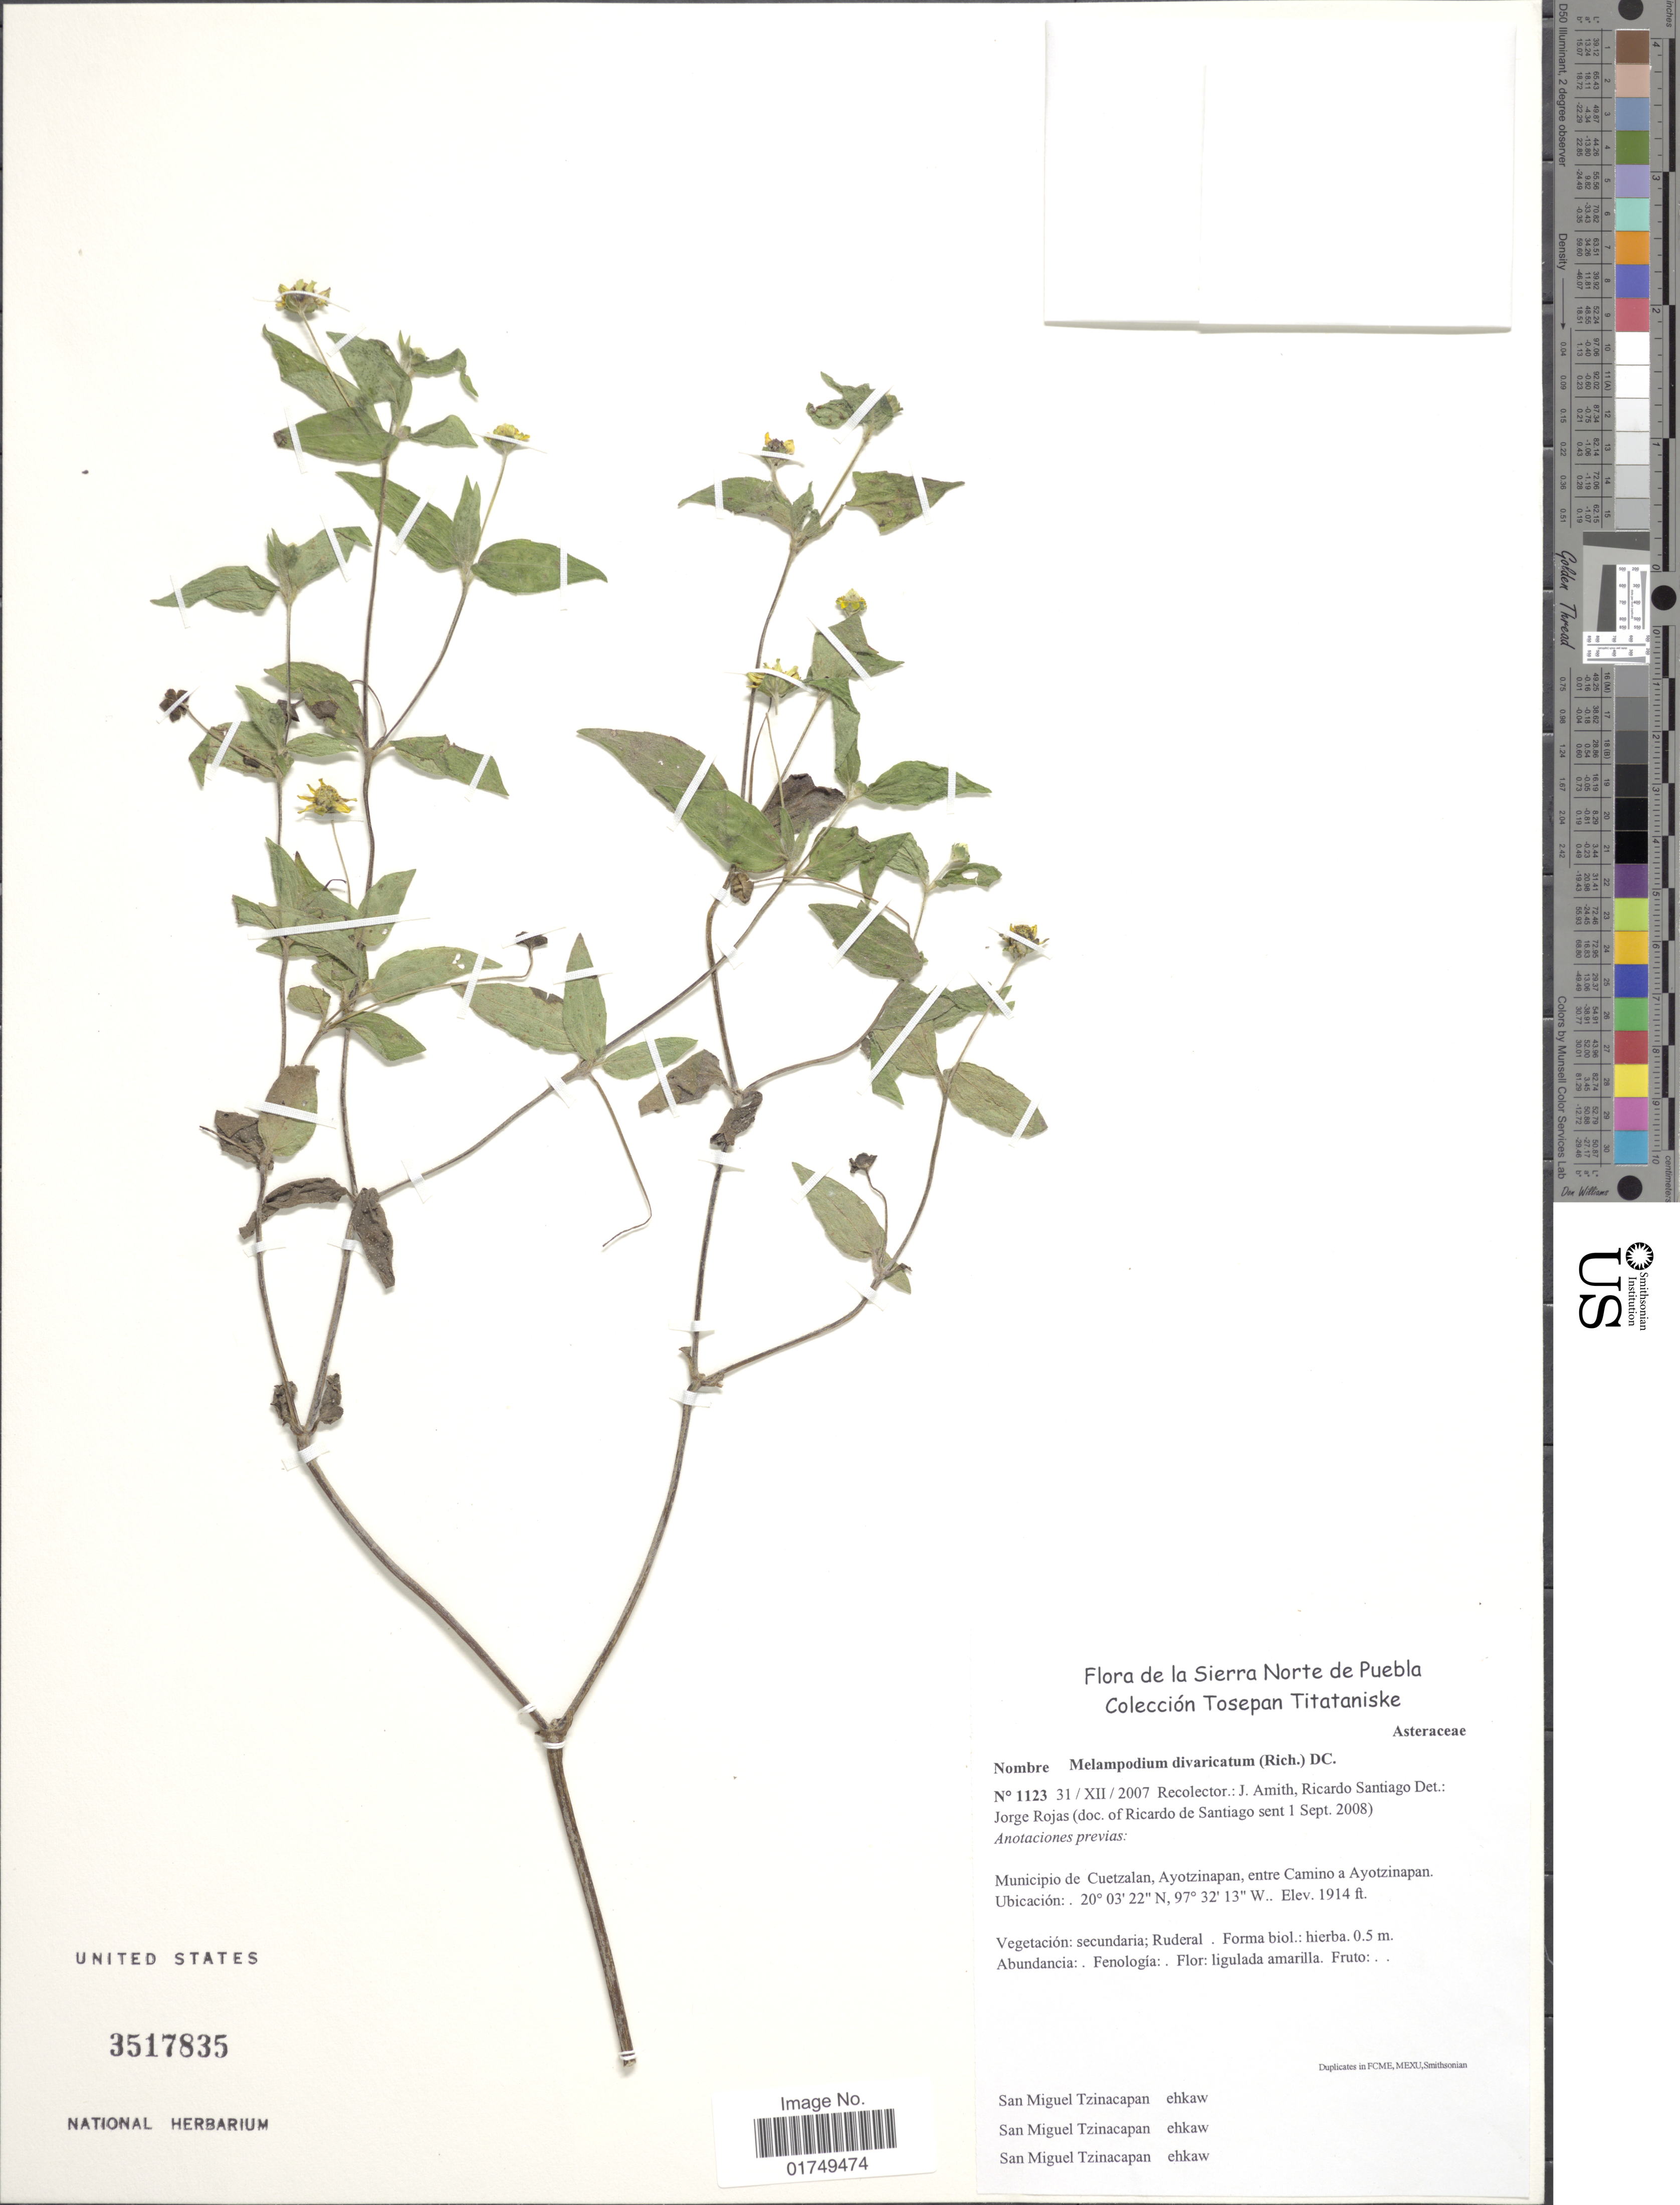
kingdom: Plantae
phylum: Tracheophyta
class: Magnoliopsida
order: Asterales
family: Asteraceae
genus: Melampodium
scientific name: Melampodium divaricatum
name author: (Rich.) DC.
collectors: J. D. Amith & R. Santiago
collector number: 1123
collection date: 2007-12-31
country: Mexico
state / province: Puebla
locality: Sierra Norte de Puebla, Tosepan Titataniske, Municipio de Cuetzalan, Ayotzinapa, entre Camino a Ayotzinapan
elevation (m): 583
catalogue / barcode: US 3517835